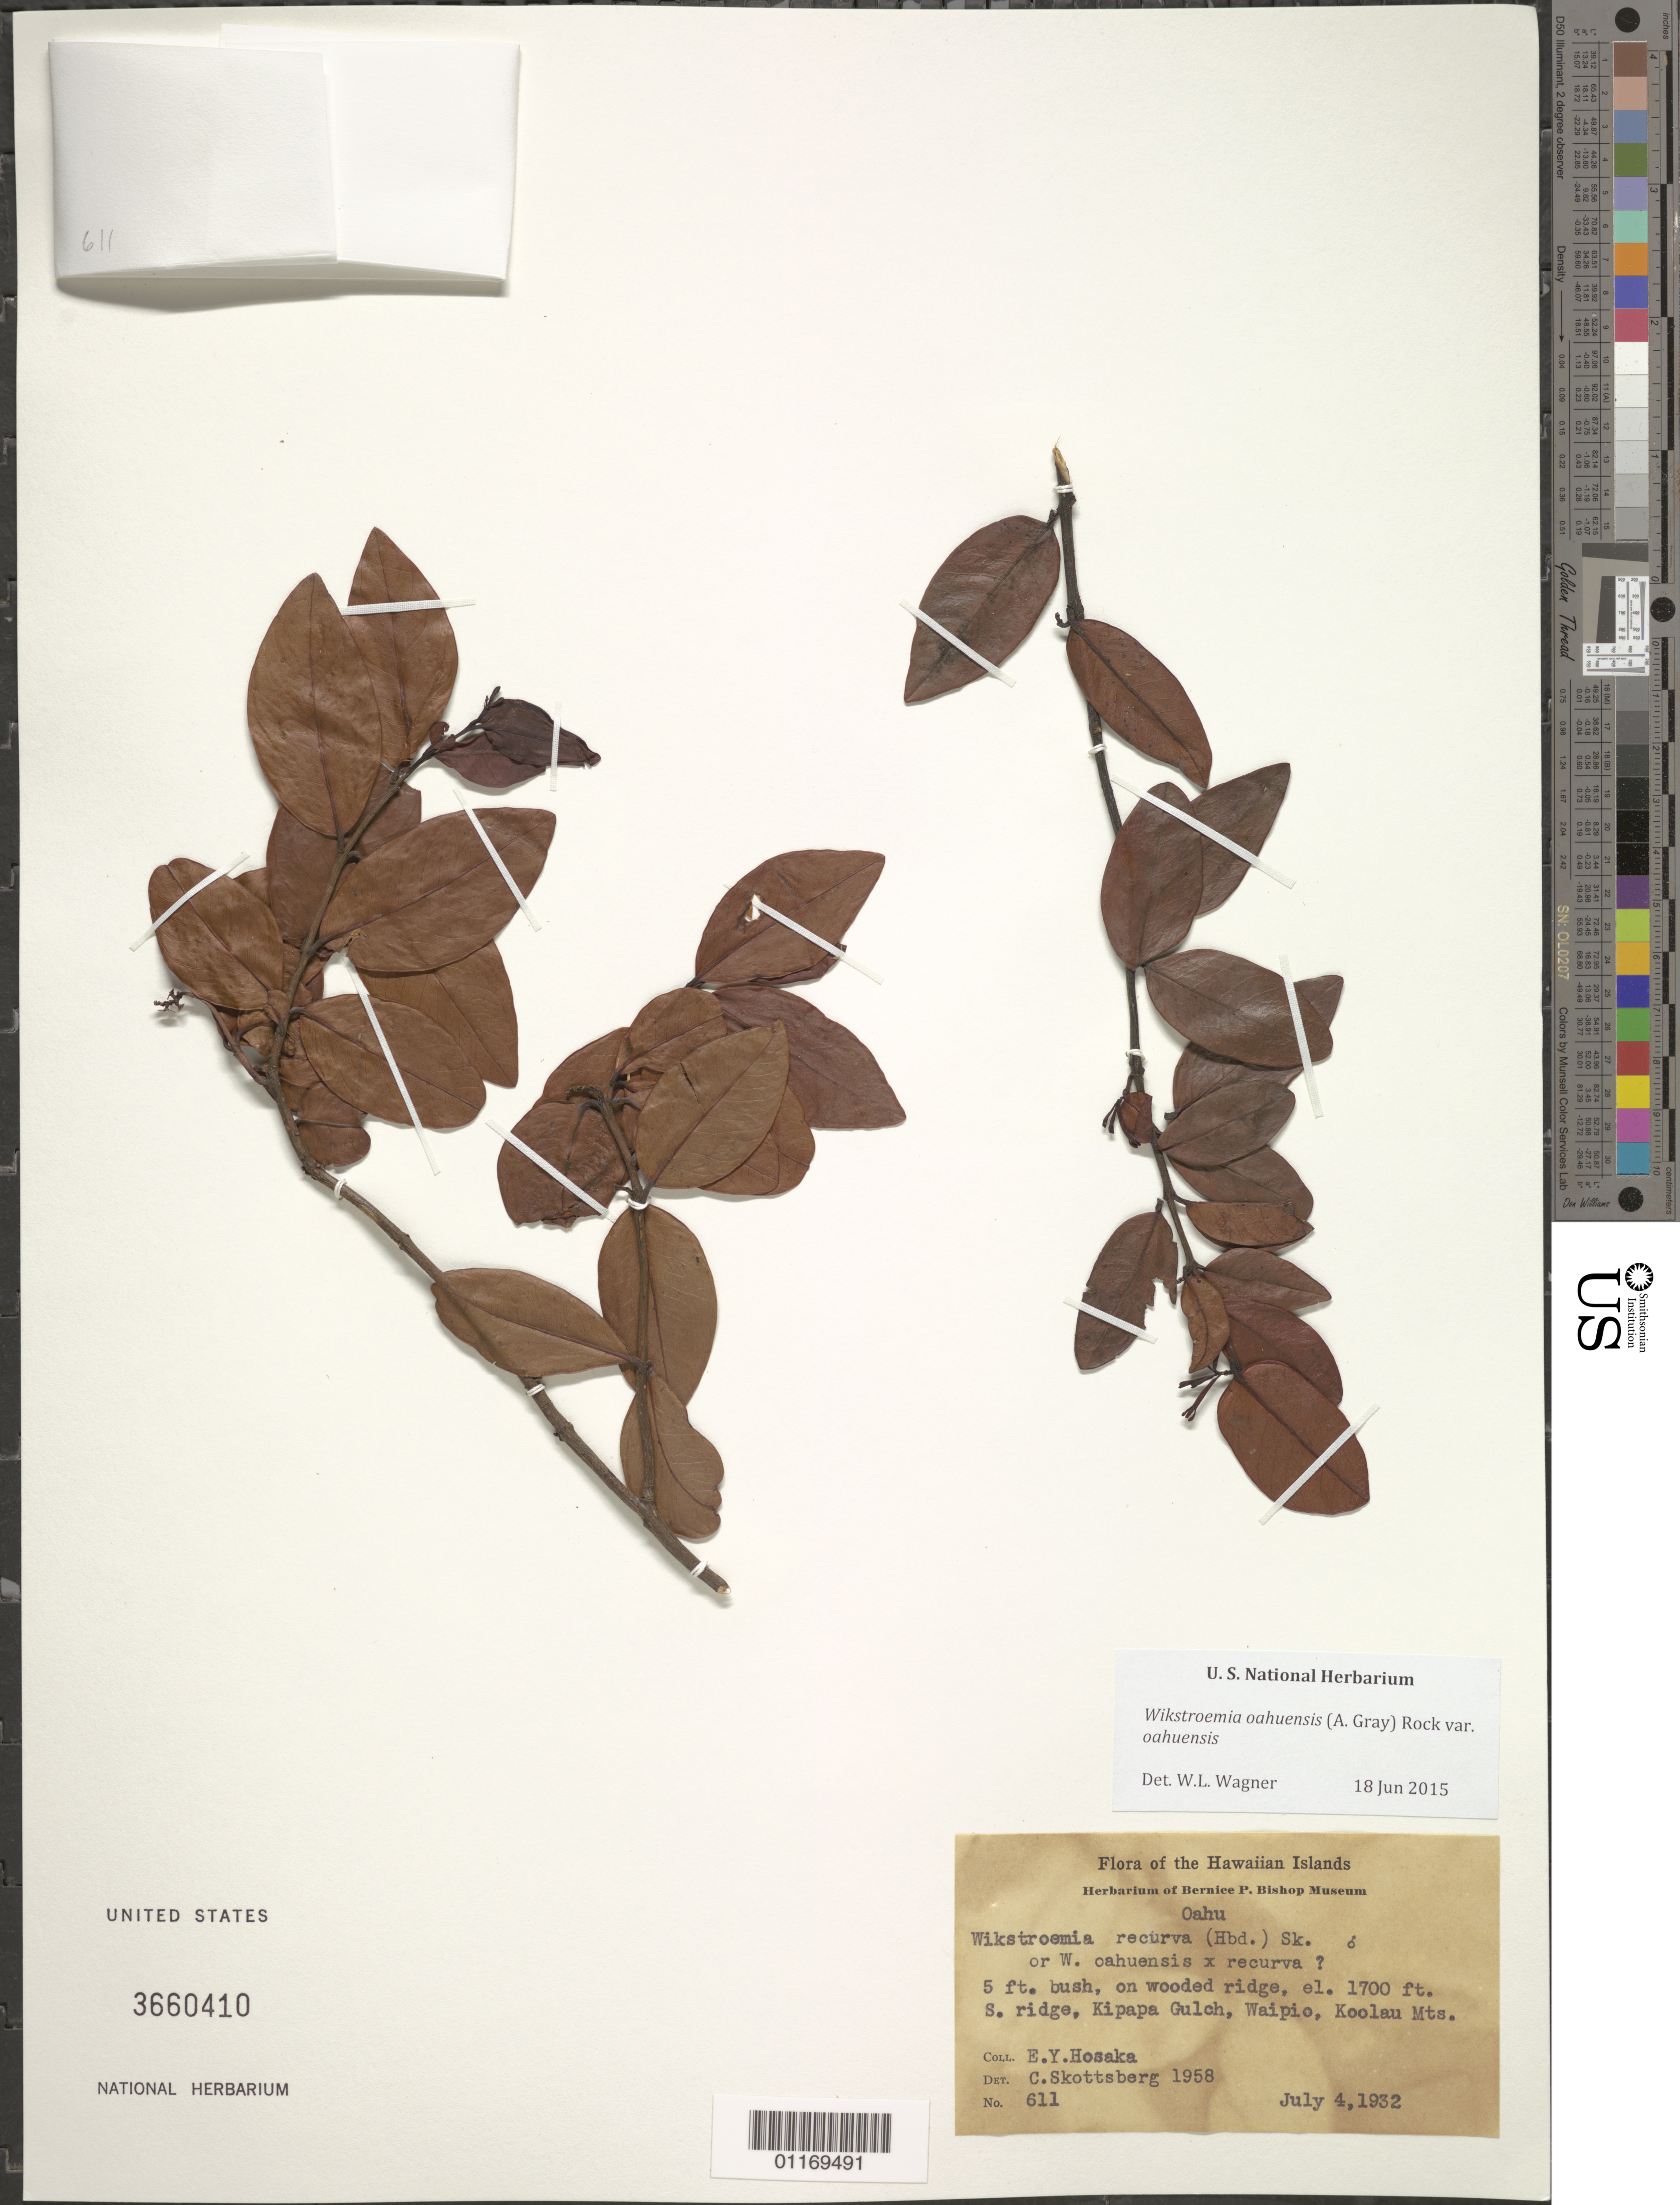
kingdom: Plantae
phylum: Tracheophyta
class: Magnoliopsida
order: Malvales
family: Thymelaeaceae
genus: Wikstroemia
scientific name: Wikstroemia oahuensis var. oahuensis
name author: (A. Gray) Rock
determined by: Wagner, W. L., (BOT), Smithsonian Institution - National Museum of Natural History (UNITED STATES)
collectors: E. Y. Hosaka & C. Skottsberg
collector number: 611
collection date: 1932-07-04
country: United States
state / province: Hawaii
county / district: Honolulu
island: Oahu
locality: Koolau Mts., Waipio, Kipapa Gulch, S. ridge.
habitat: Wooded ridge.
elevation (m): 518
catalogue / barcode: US 3660410